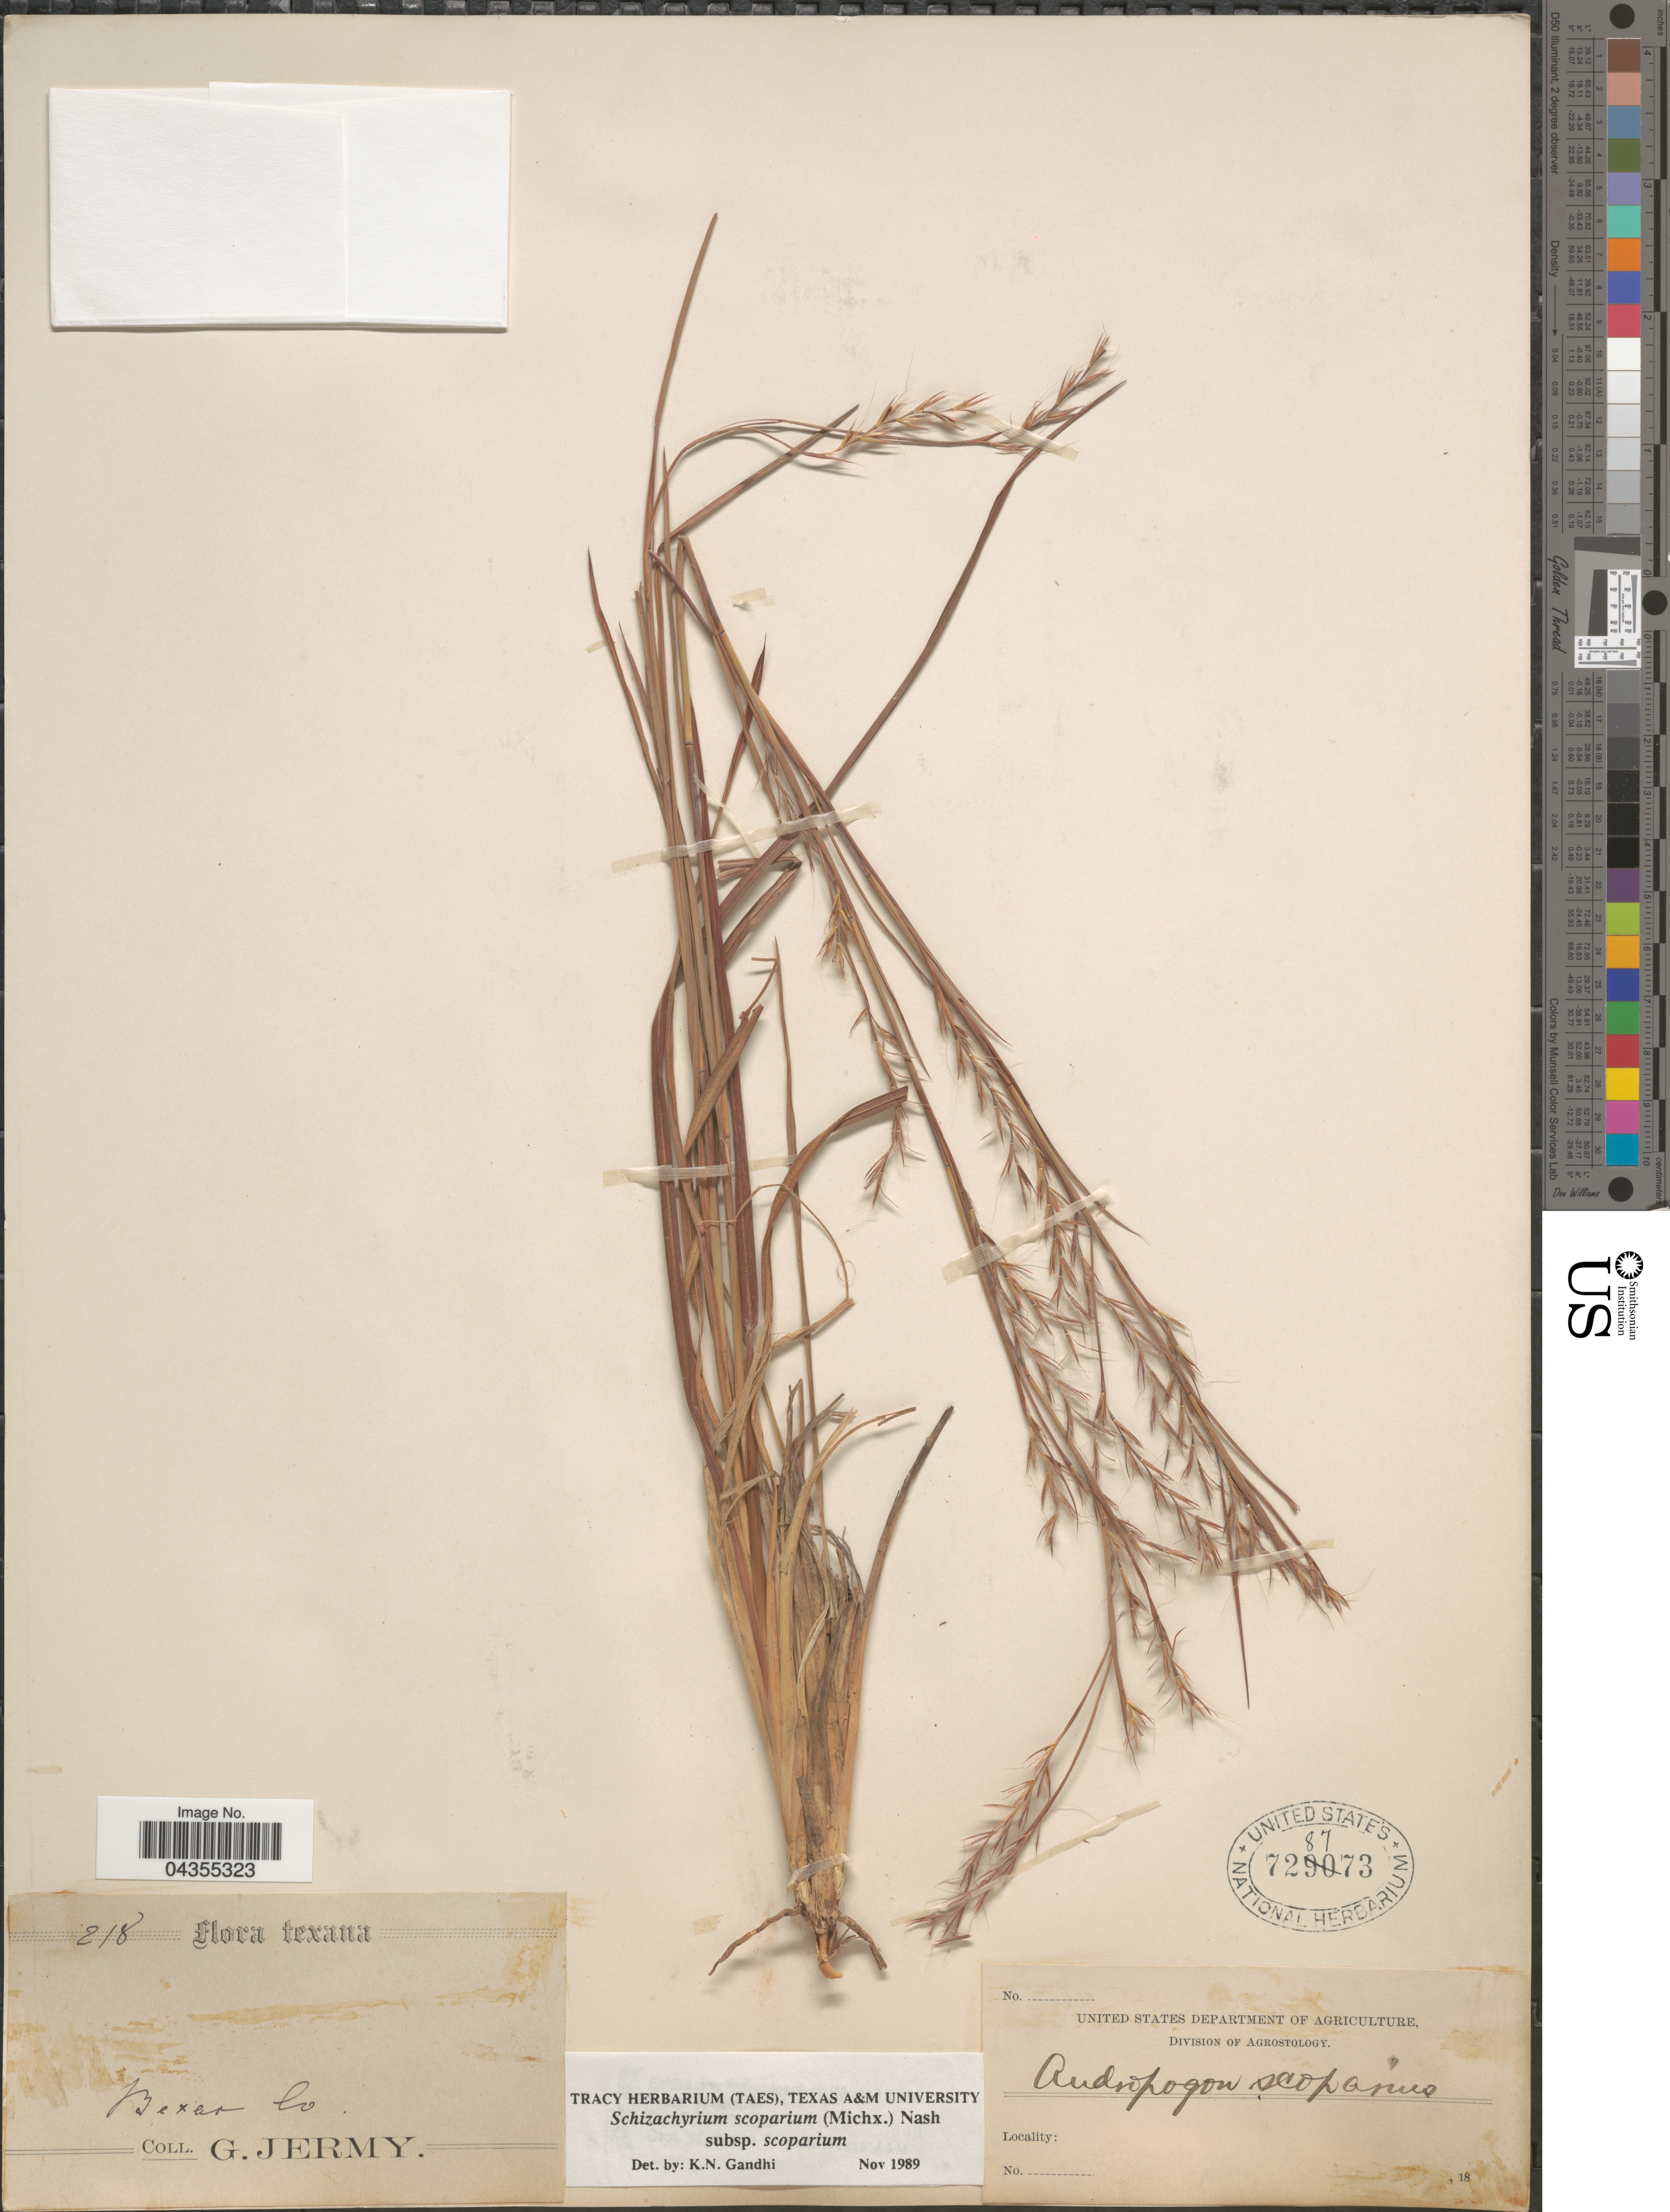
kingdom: Plantae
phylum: Tracheophyta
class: Liliopsida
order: Poales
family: Poaceae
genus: Schizachyrium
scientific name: Schizachyrium scoparium var. scoparium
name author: (Michx.) Nash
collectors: G. Jermy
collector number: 218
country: United States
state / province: Texas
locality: Bexar Co.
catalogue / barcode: US 728773